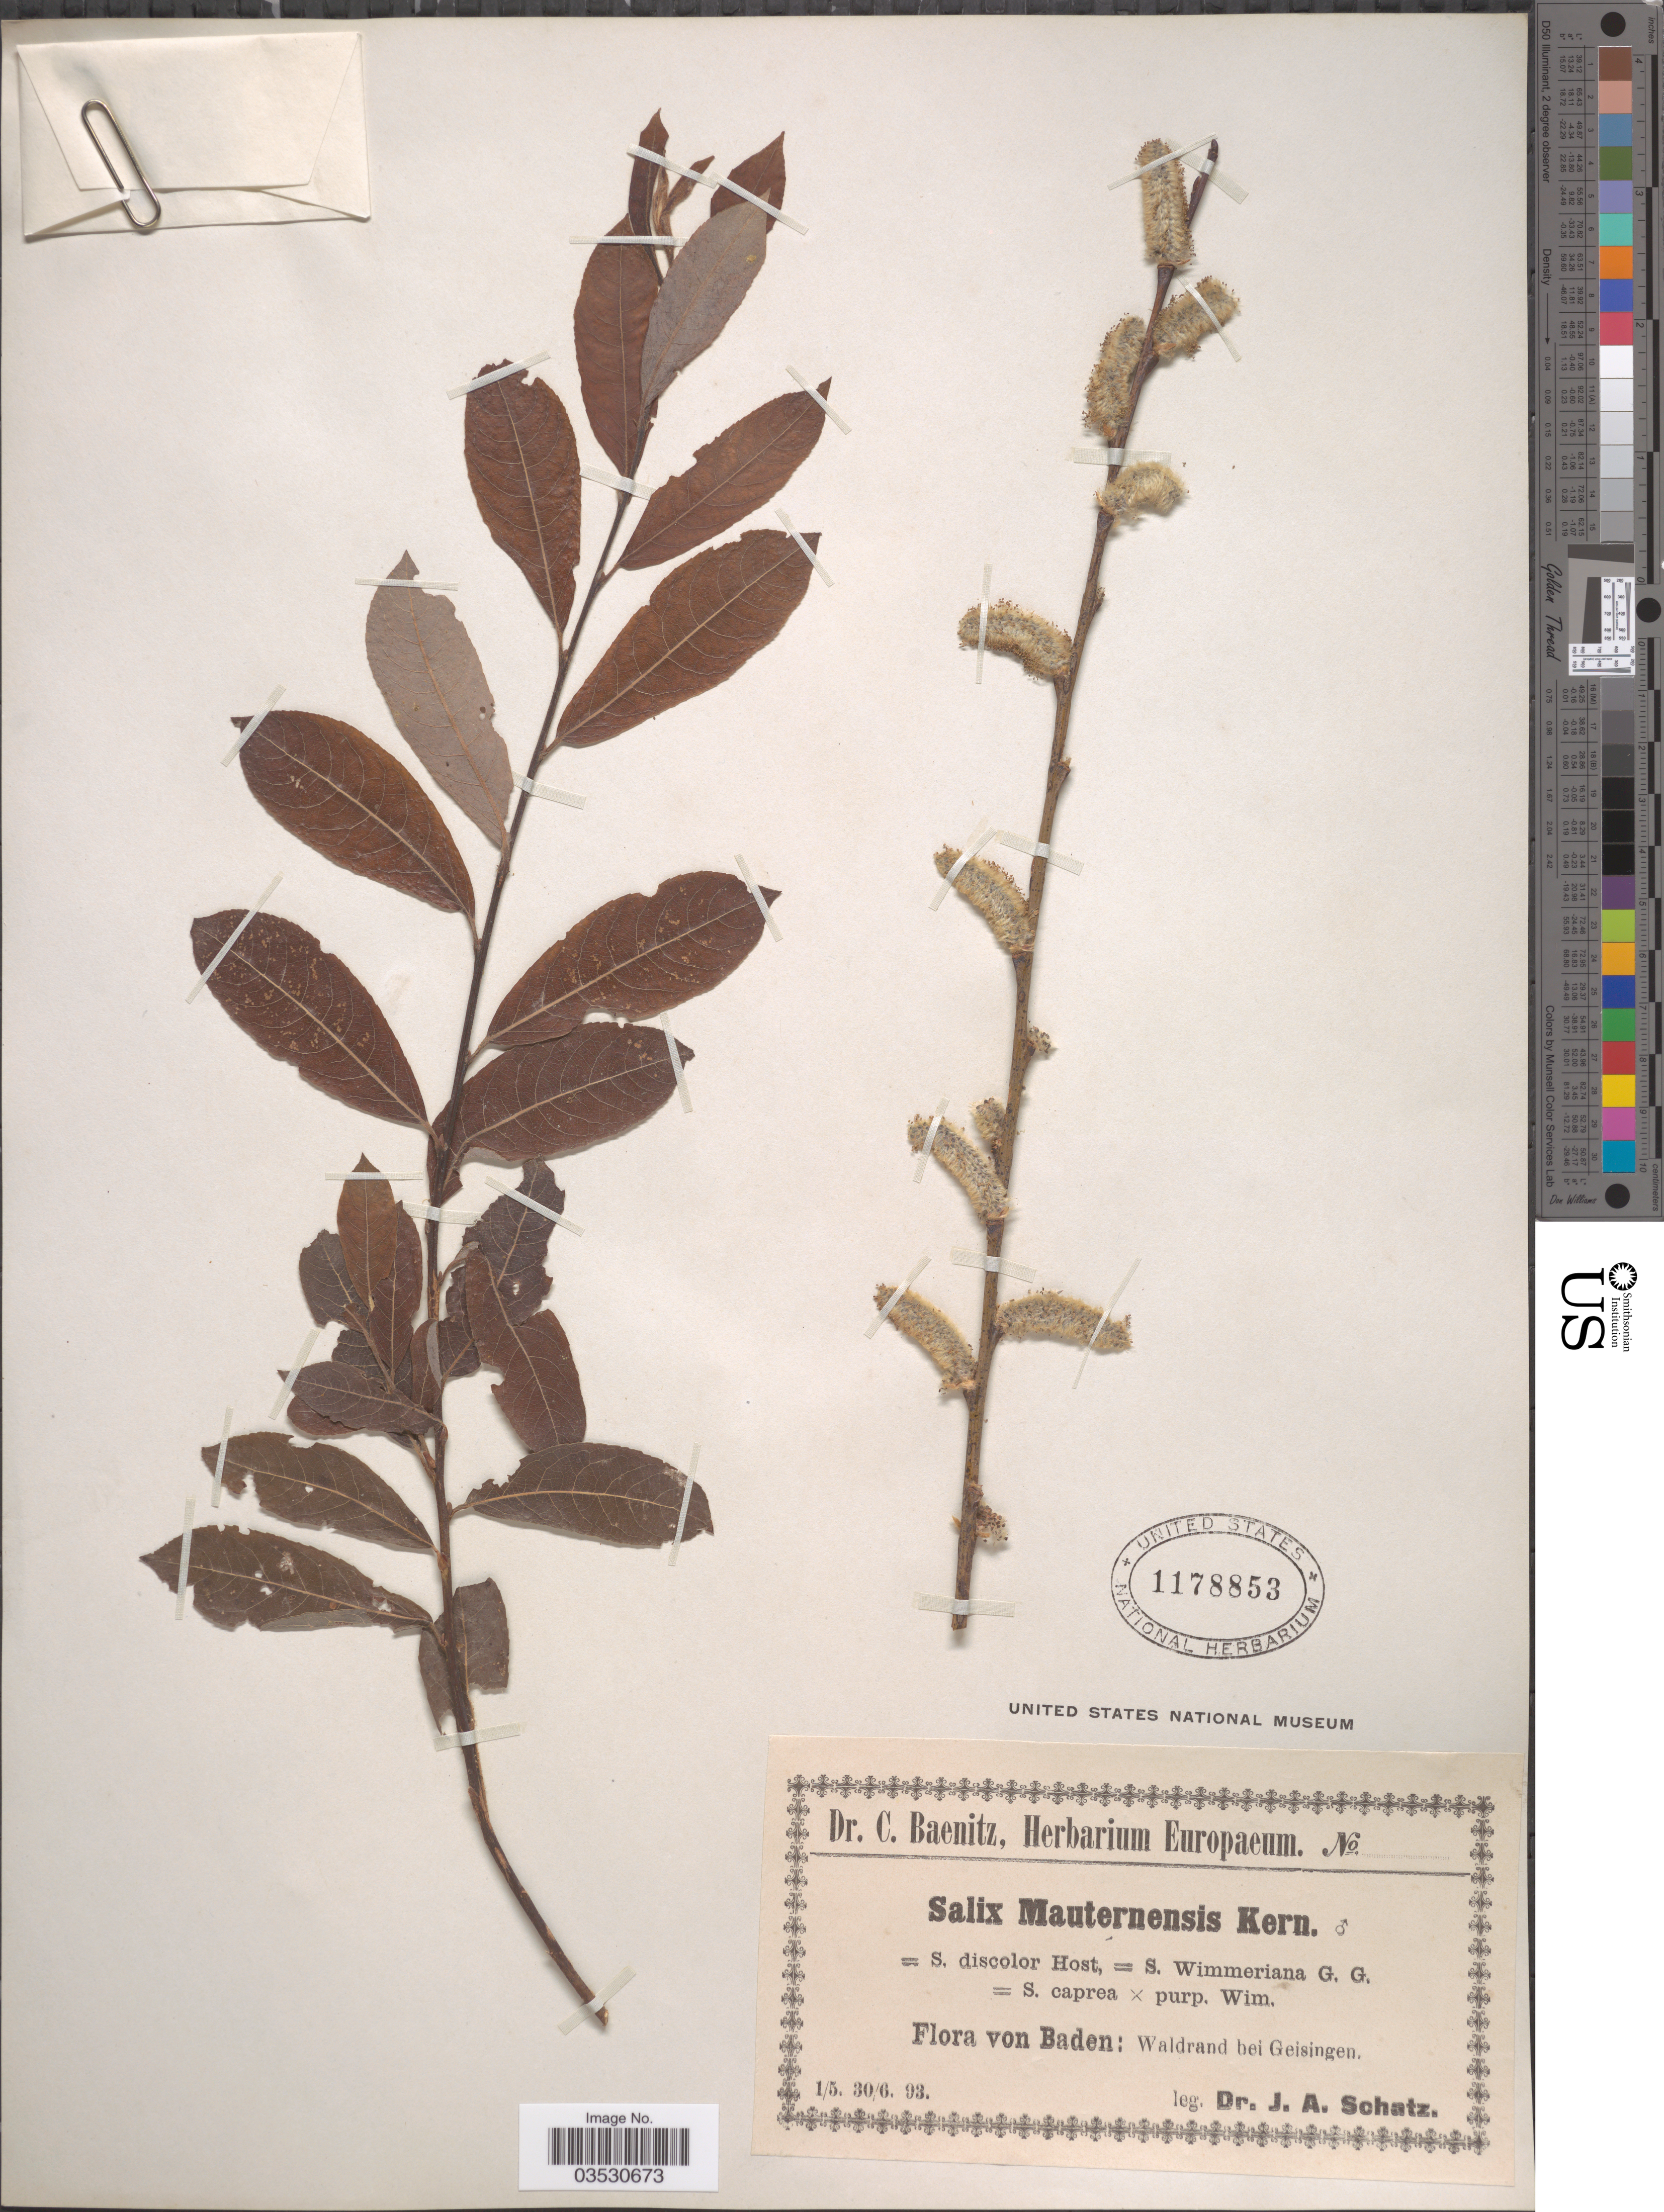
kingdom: Plantae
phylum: Tracheophyta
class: Magnoliopsida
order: Malpighiales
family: Salicaceae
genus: Salix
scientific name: Salix x mauternensis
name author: A. Kern.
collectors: J. Schatz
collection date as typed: Transcribed d/m/y: 1/5/93 to 30/6/93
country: Germany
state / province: Baden-Württemberg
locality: Baden: Waldrand bei Geisingen.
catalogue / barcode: US 1178853